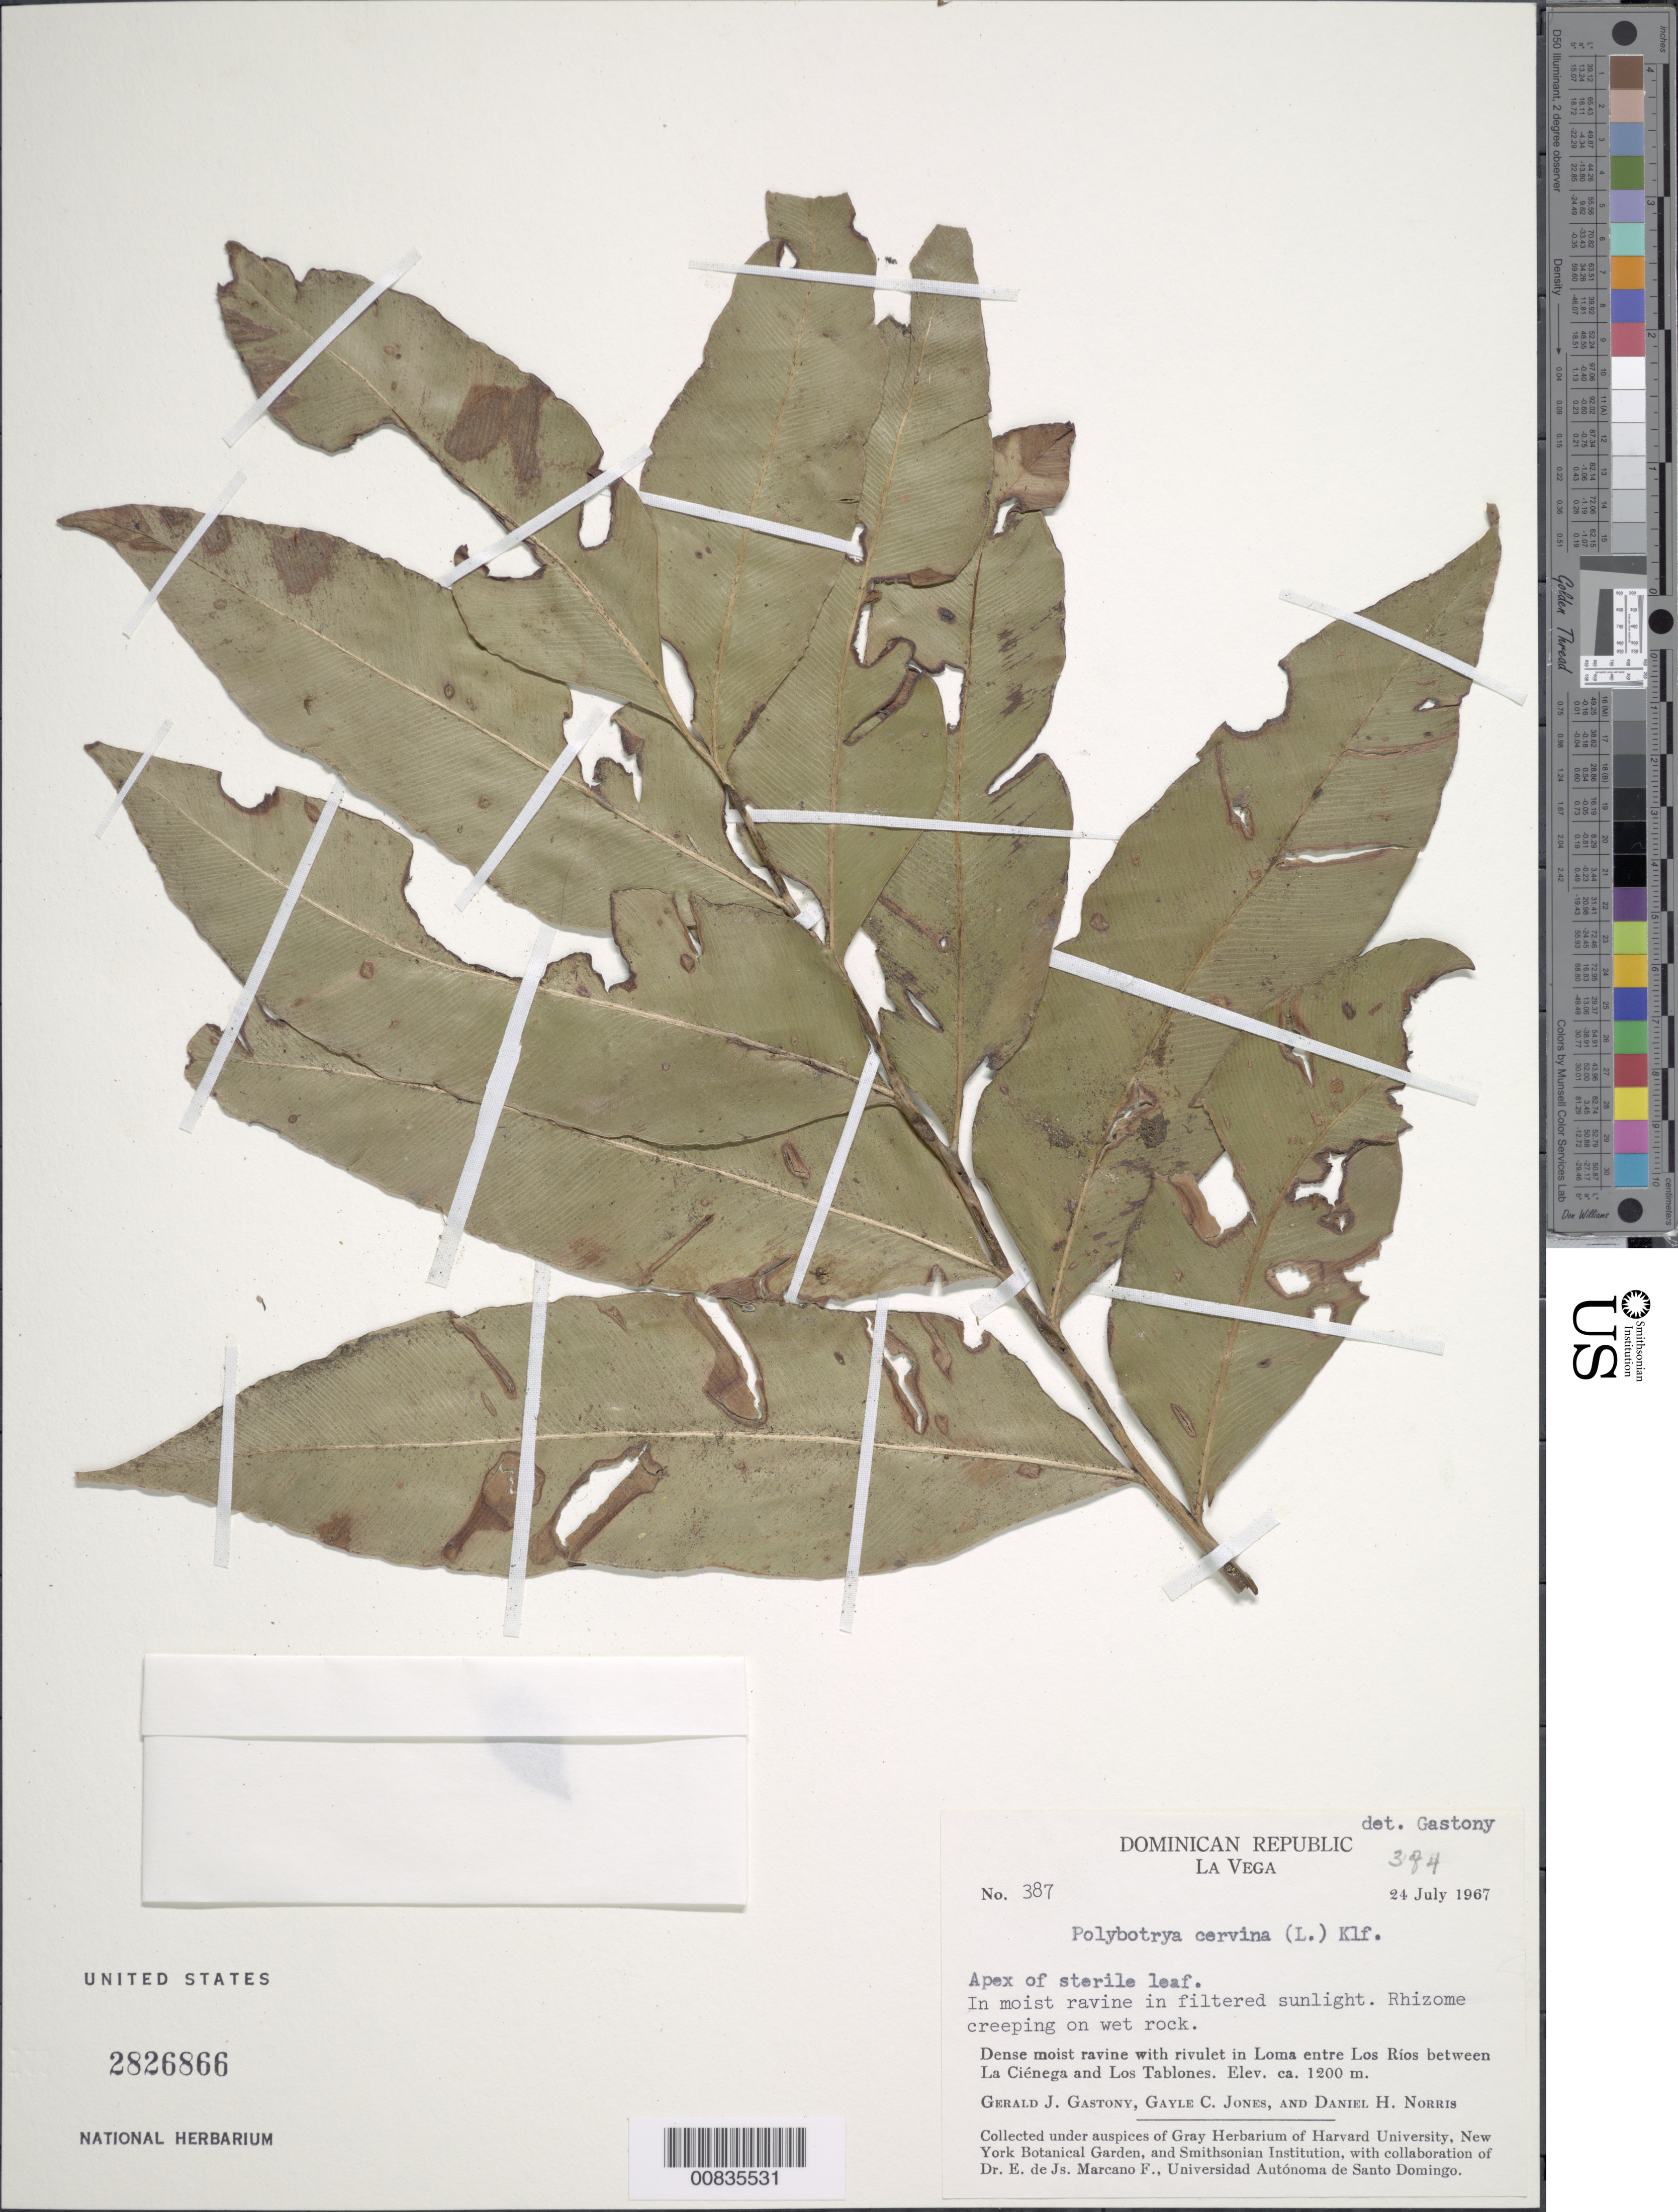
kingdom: Plantae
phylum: Tracheophyta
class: Polypodiopsida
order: Polypodiales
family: Dryopteridaceae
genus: Olfersia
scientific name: Olfersia cervina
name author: (L.) Kunze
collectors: G. Gastony, G. C. Jones & D. H. Norris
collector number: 387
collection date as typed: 24 Jul 1967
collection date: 1967-07-24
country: Dominican Republic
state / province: La Vega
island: Hispaniola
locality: Loma entre Los Ríos between La Ciénega and Tablones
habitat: Dense moist ravine with rivulet, in filtered sunlight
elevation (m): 1200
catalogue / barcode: US 2826866